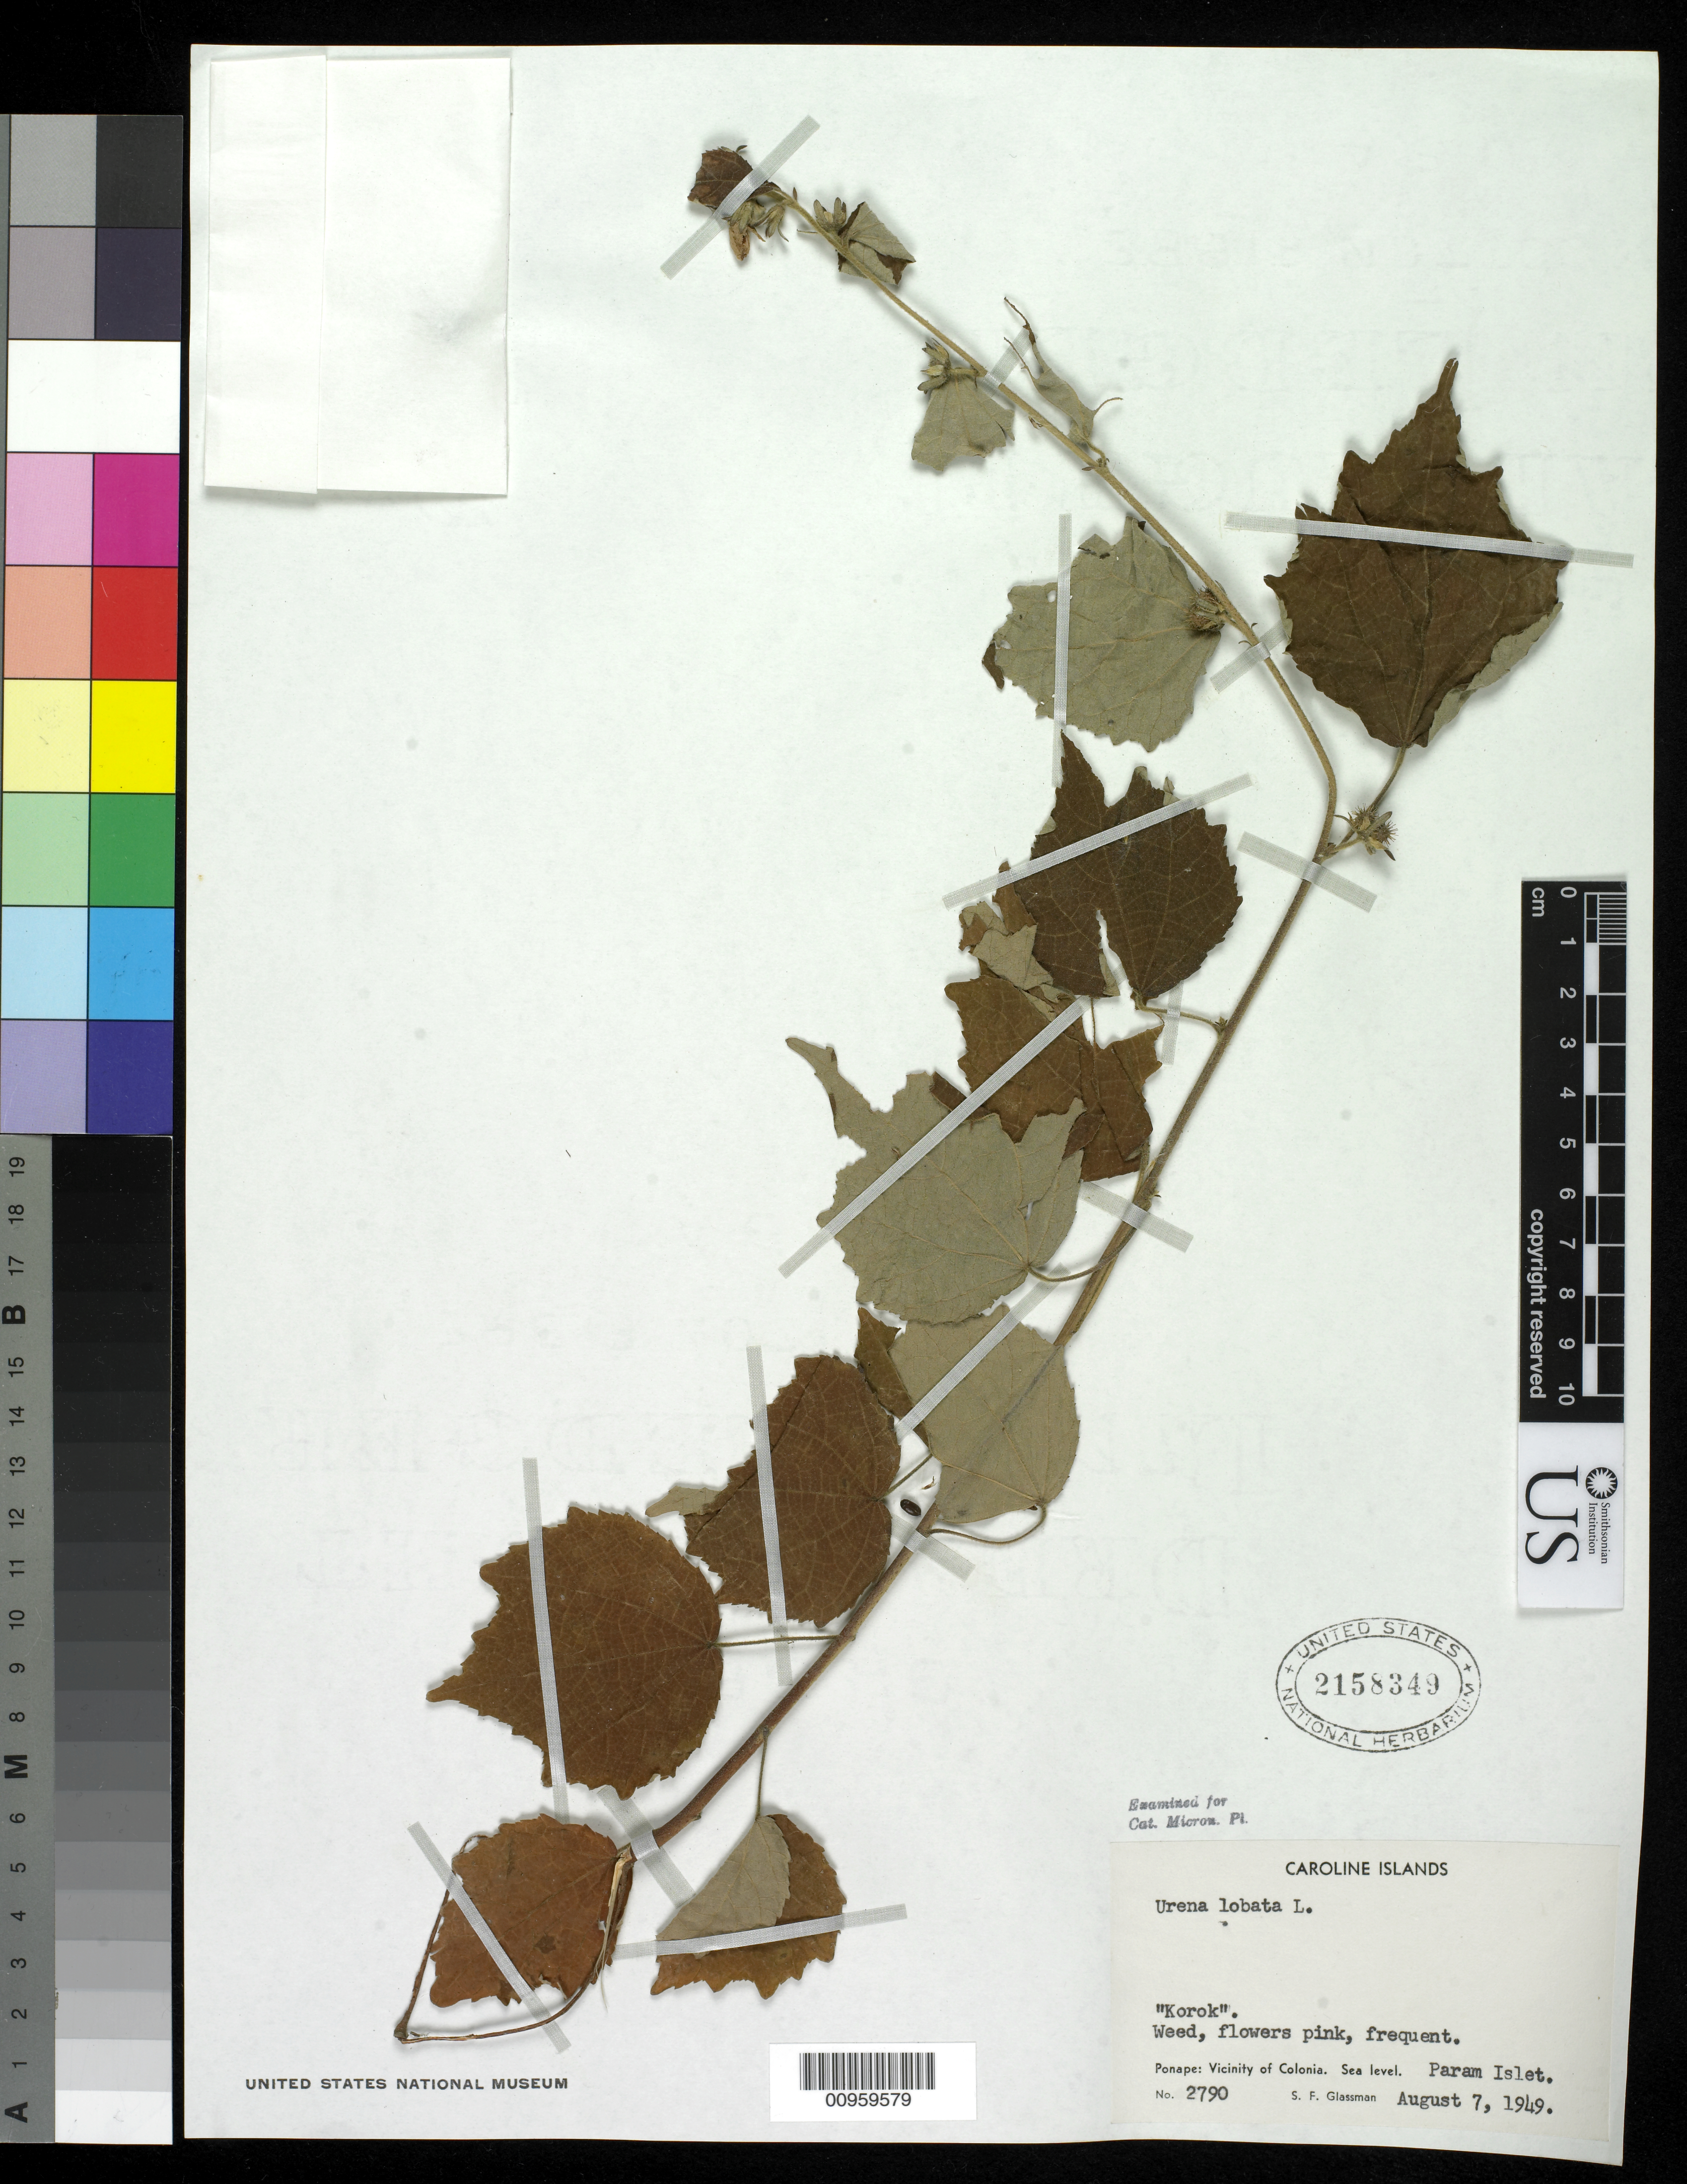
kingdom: Plantae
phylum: Tracheophyta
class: Magnoliopsida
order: Malvales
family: Malvaceae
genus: Urena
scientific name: Urena lobata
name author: L.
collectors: S. F. Glassman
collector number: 2790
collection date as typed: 07 Aug 1949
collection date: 1949-08-07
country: Micronesia, Federated States of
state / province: Pohnpei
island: Pohnpei [Ponape]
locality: Vicinity of Colonia, Param Islet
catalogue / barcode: US 2158349